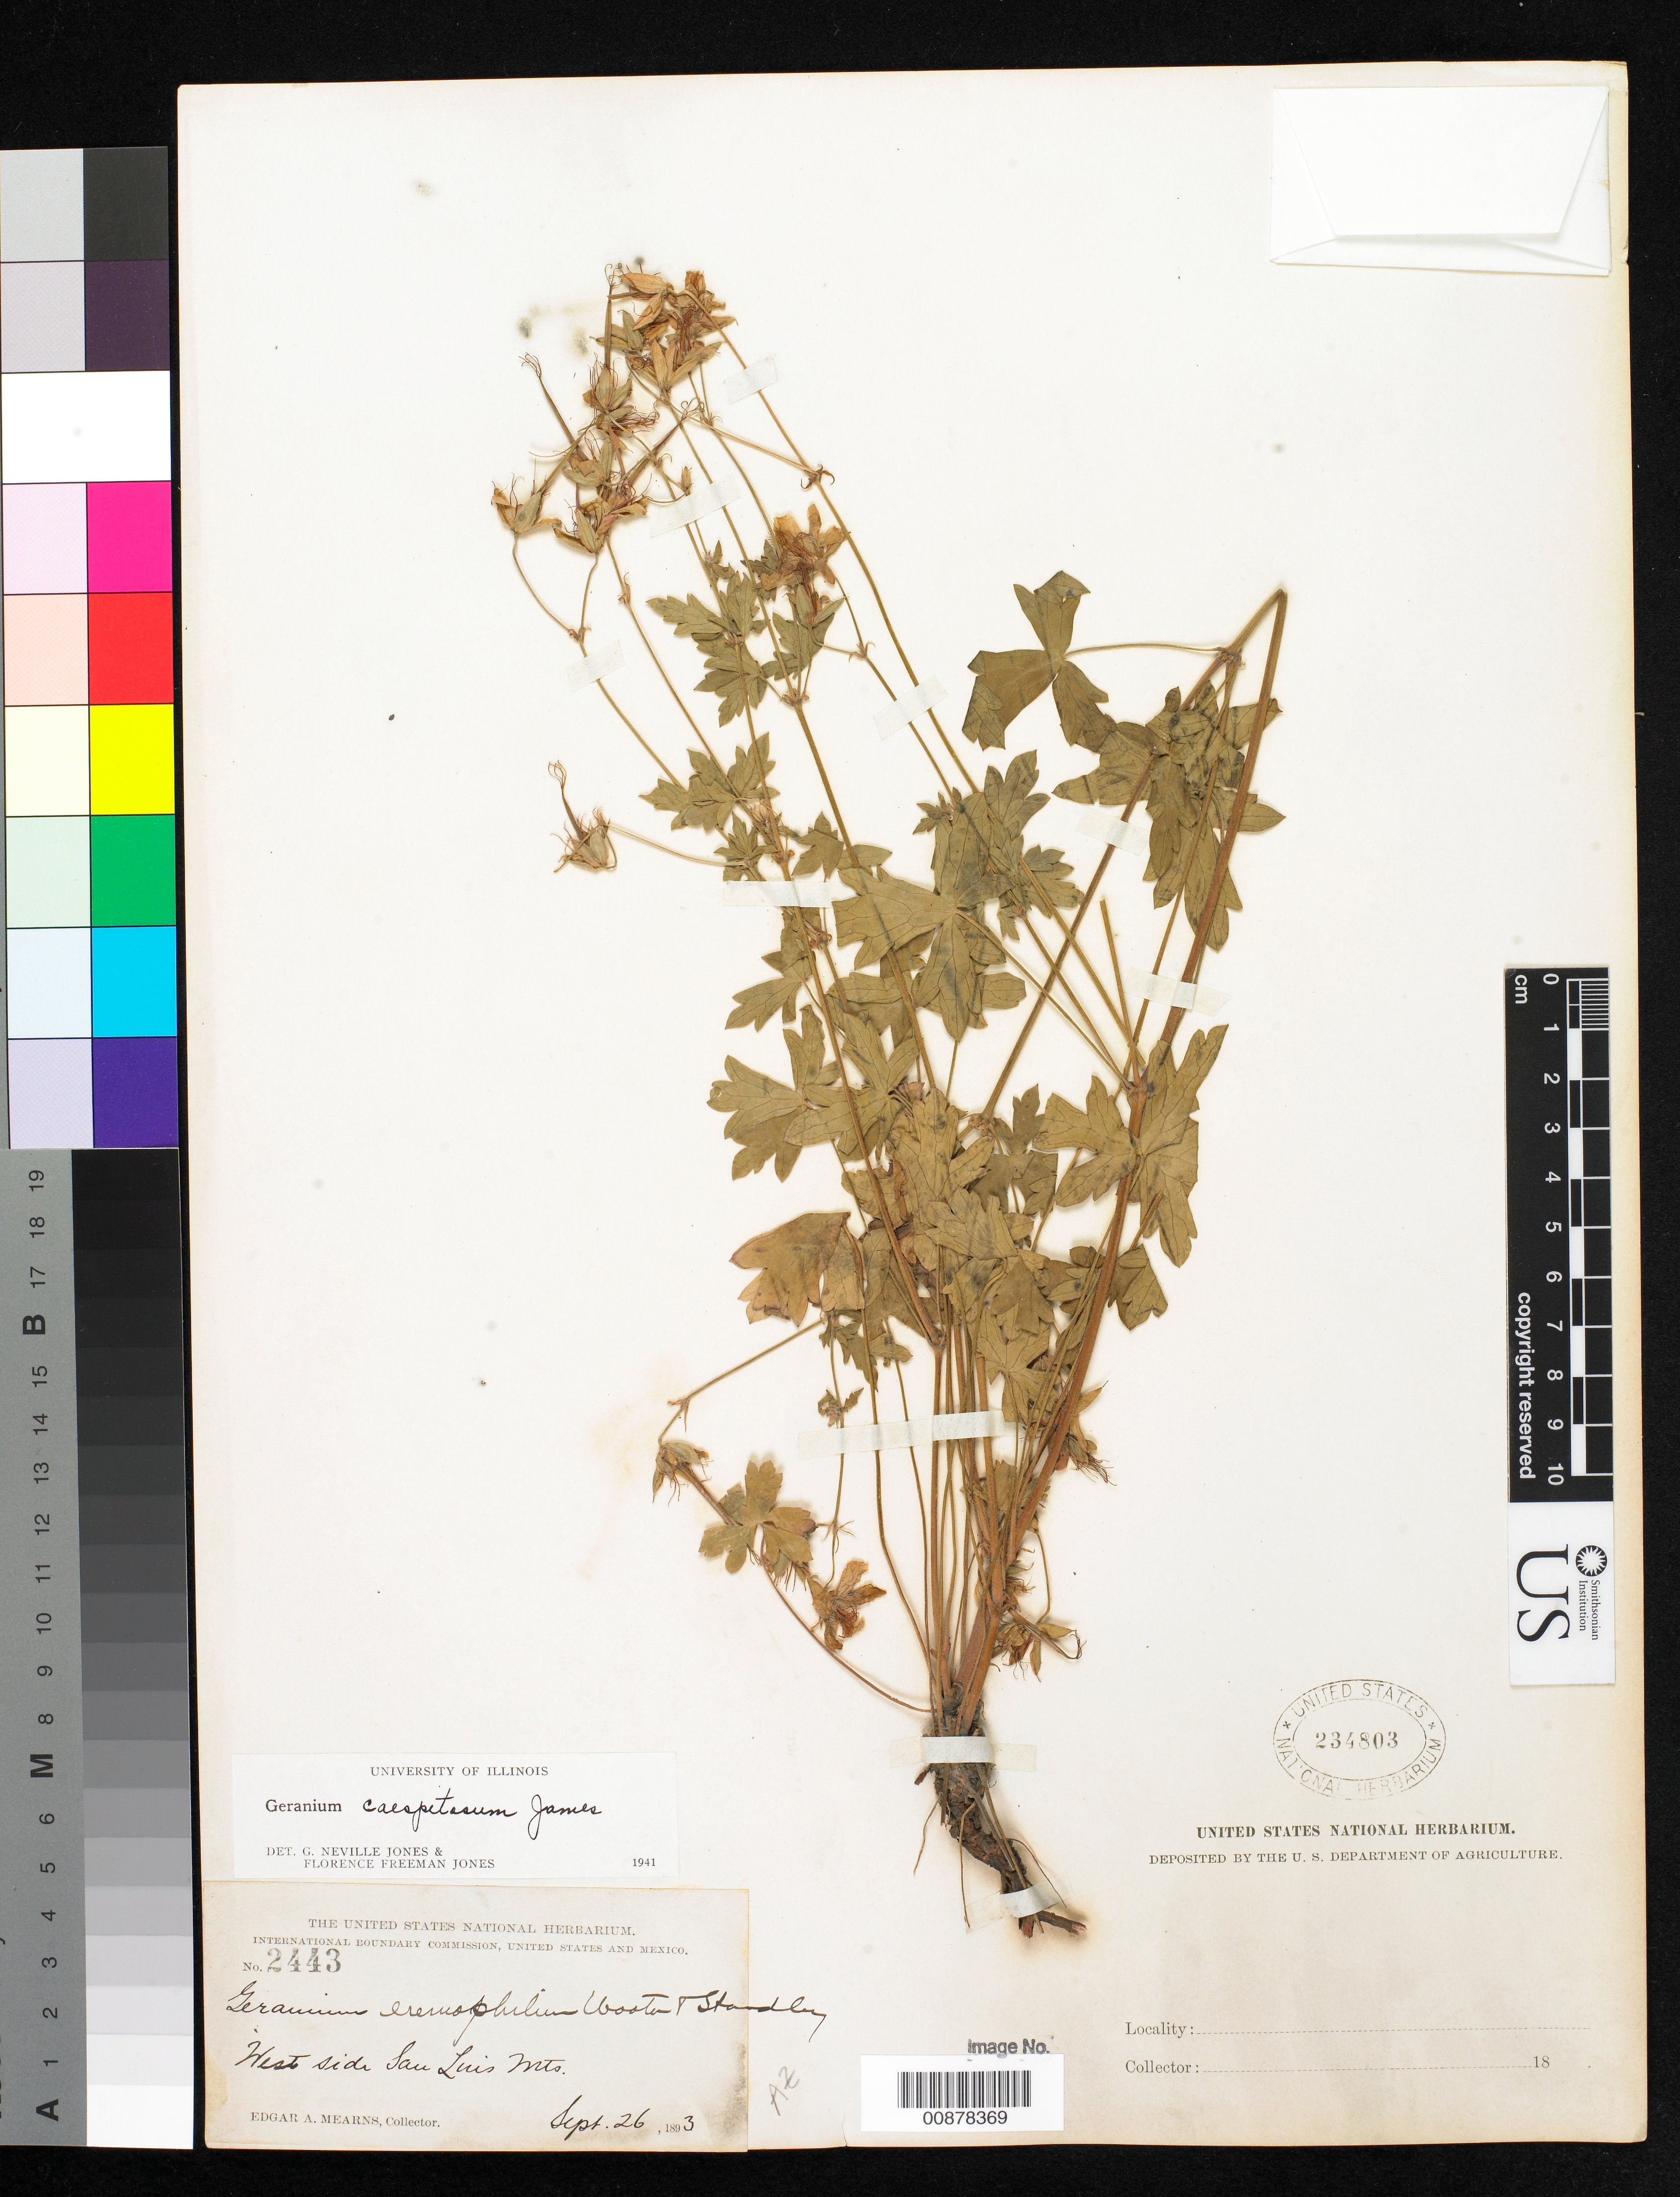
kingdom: Plantae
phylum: Tracheophyta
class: Magnoliopsida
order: Geraniales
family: Geraniaceae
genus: Geranium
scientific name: Geranium caespitosum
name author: E. James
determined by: Jones, G. N.; Jones, F. F.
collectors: E. A. Mearns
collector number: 2443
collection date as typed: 26 Sep 1893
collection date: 1893-09-26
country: United States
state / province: Arizona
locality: West side of San Luis Mts.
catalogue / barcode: US 234803